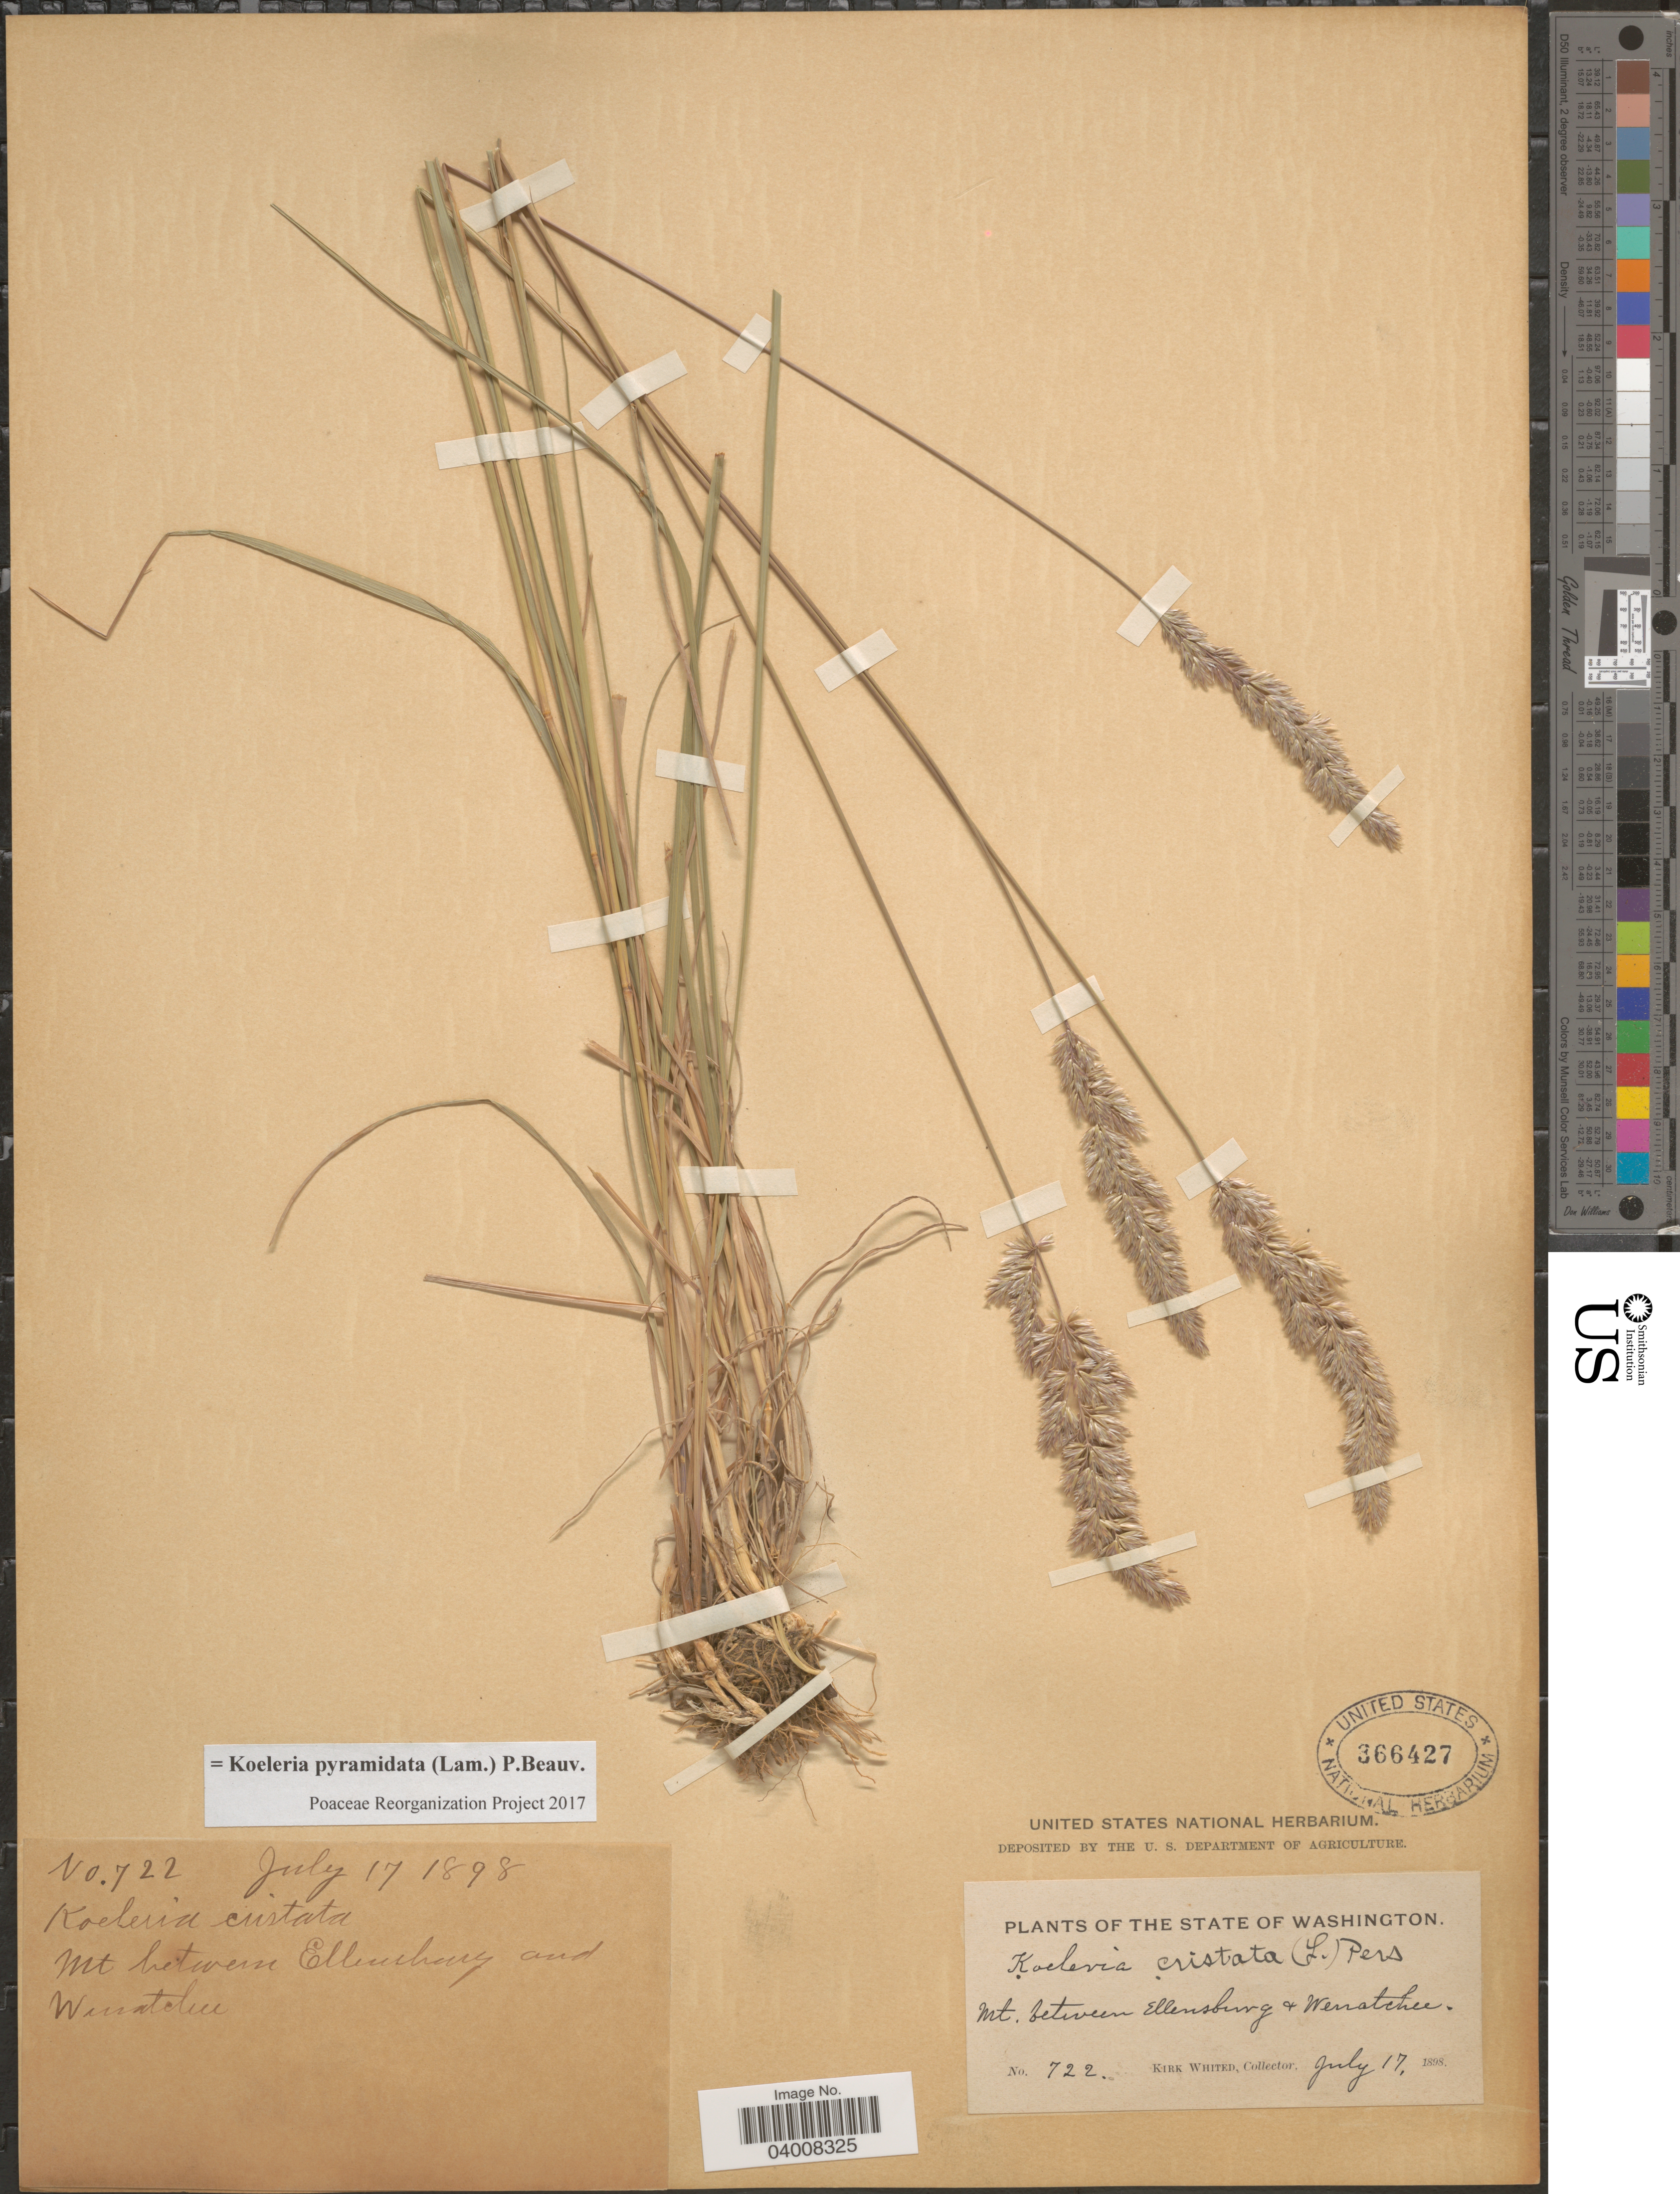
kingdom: Plantae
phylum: Tracheophyta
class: Liliopsida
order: Poales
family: Poaceae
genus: Koeleria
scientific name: Koeleria pyramidata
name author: (Lam.) P. Beauv.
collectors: K. Whited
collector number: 722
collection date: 1898-07-17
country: United States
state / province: Washington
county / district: Chelan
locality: Mt. between Ellensburg and Wenatchee.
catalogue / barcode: US 366427